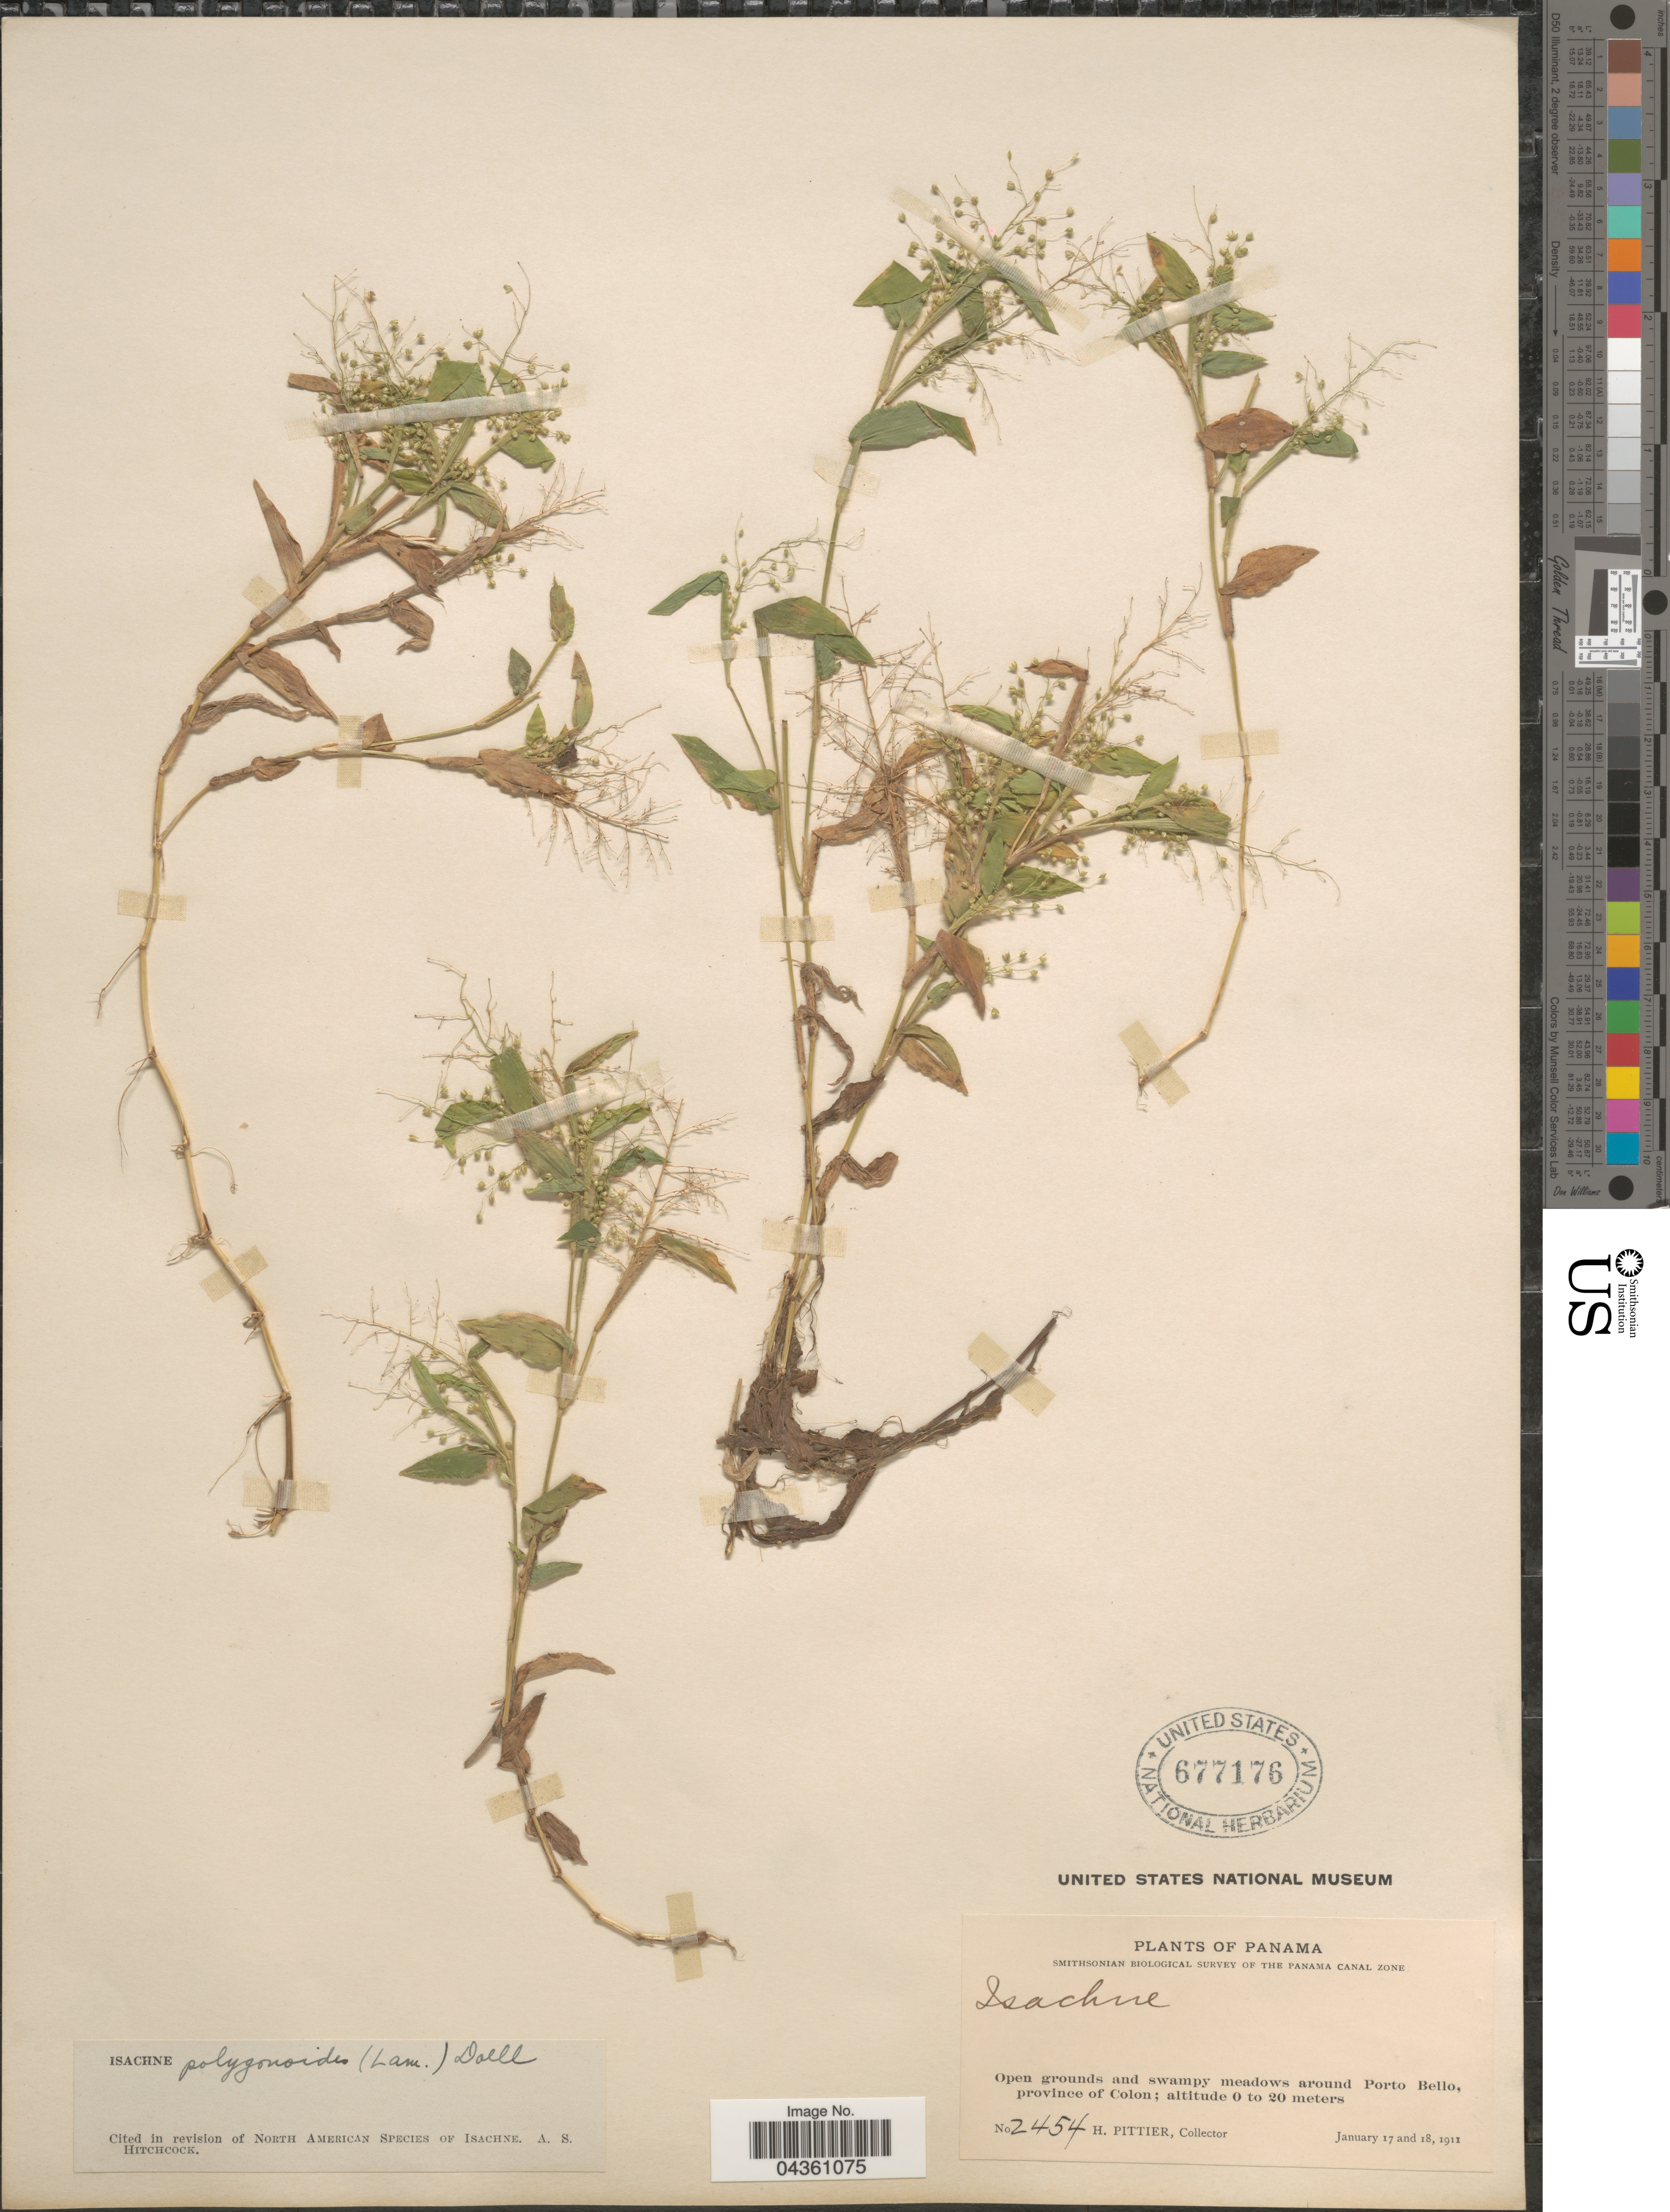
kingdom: Plantae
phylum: Tracheophyta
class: Liliopsida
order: Poales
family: Poaceae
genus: Isachne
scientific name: Isachne polygonoides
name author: (Lam.) Döll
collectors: H. F. Pittier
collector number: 2454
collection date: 1911-01-17/1911-01-18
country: Panama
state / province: Colón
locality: Smithsonian Biological Survey of the Panama Canal Zone. Around Porto Bello.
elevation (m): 0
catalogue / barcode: US 677176